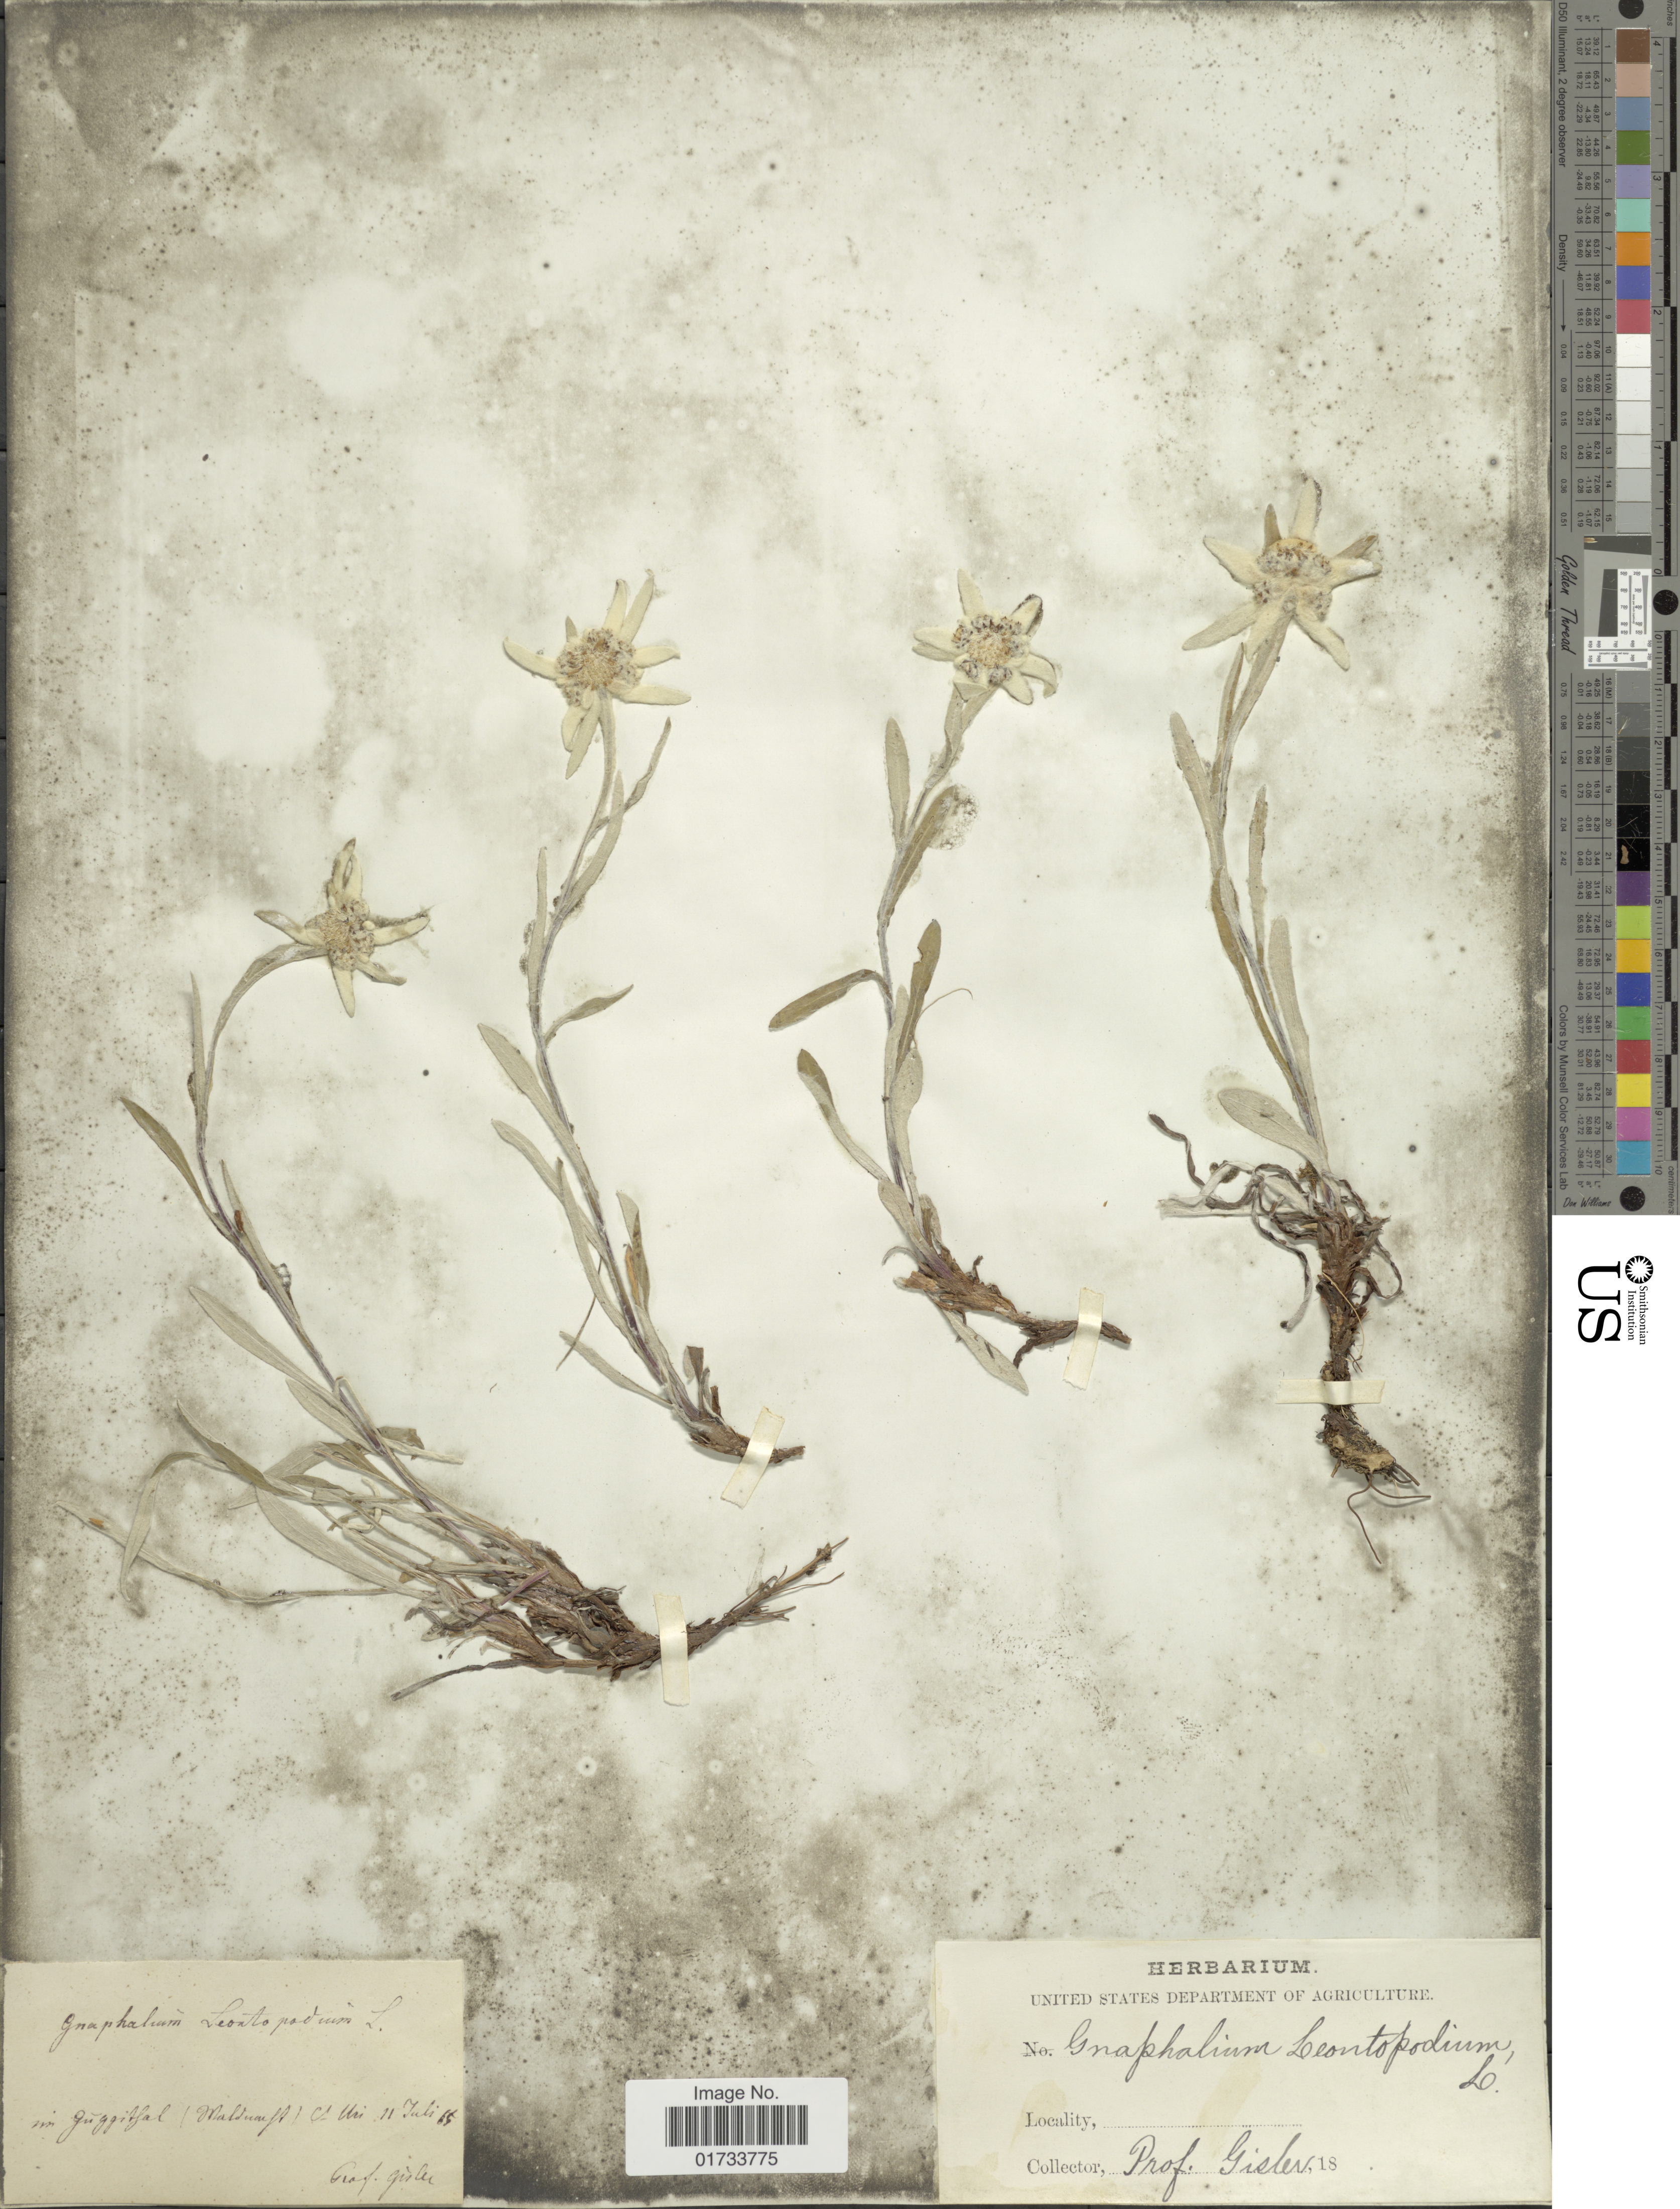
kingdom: Plantae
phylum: Tracheophyta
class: Magnoliopsida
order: Asterales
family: Asteraceae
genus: Leontopodium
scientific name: Leontopodium alpinum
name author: Cass.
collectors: -. Gisler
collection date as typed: Transcribed d/m/y: 11/7/65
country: Switzerland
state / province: Uri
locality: Güggitzal (Maldunfel)